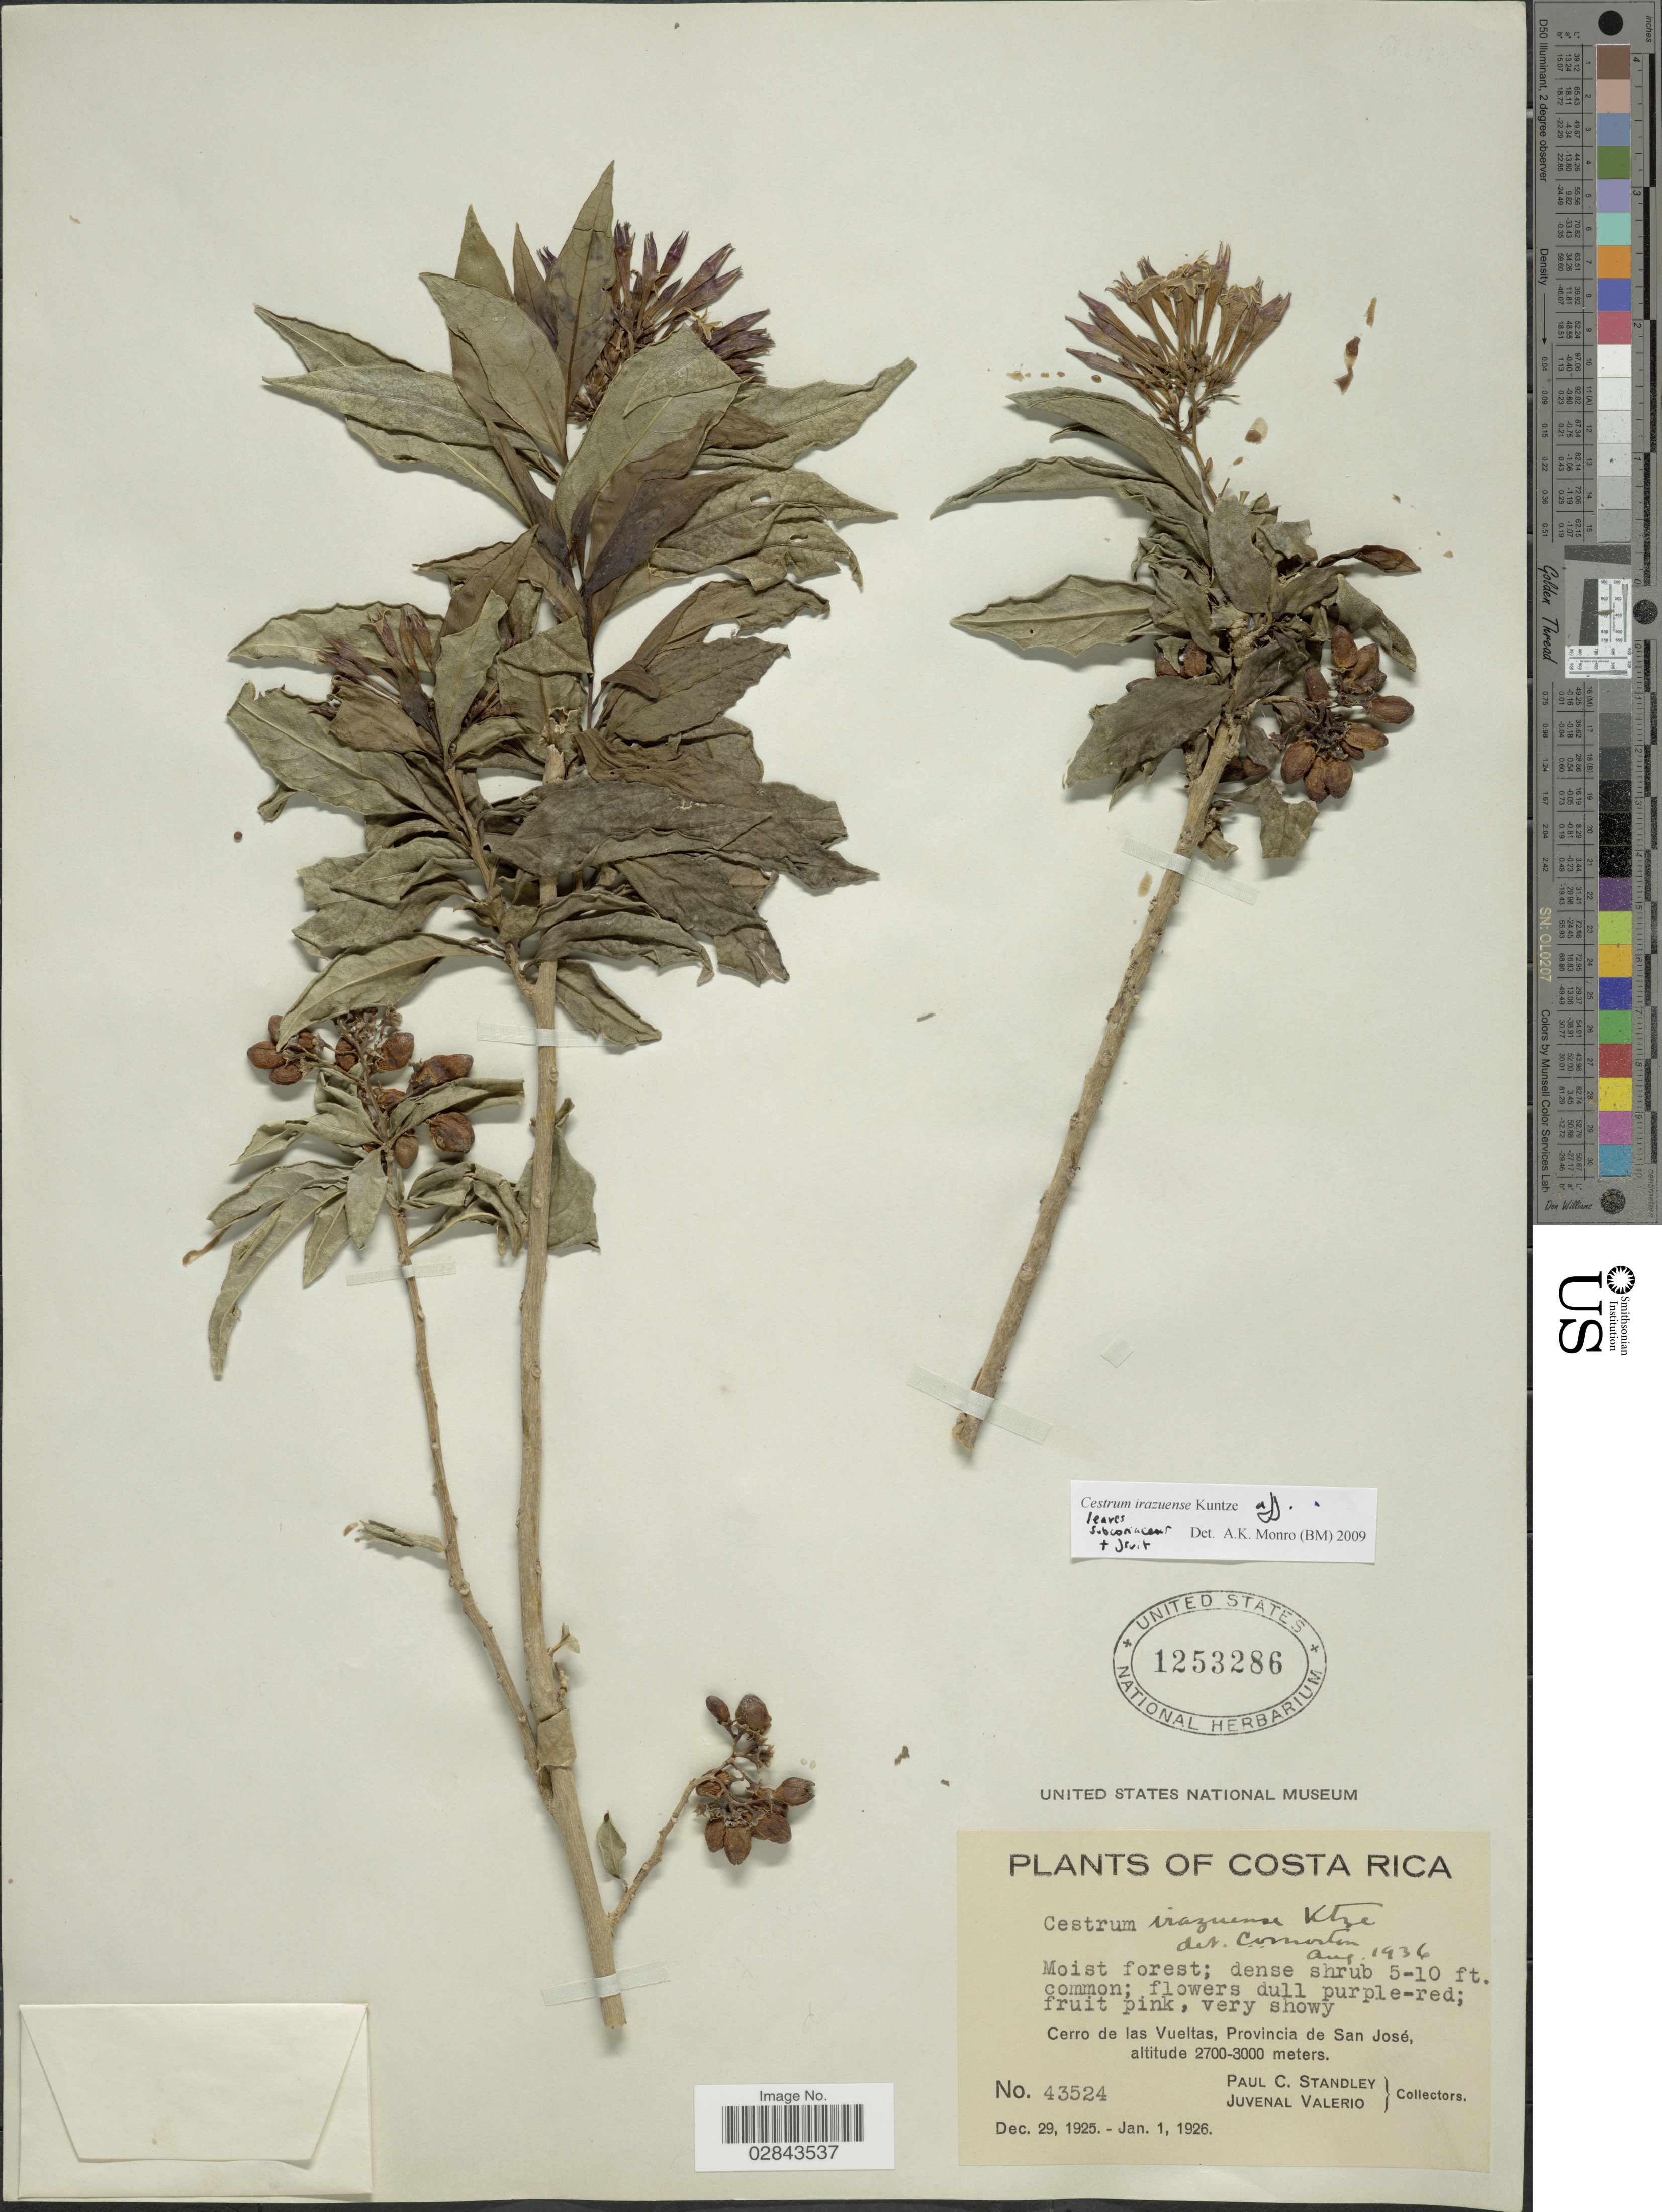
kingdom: Plantae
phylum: Tracheophyta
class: Magnoliopsida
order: Solanales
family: Solanaceae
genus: Cestrum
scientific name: Cestrum irazuense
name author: Kuntze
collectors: P. C. Standley & J. Valerio R.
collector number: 43524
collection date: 1925-12-29/1926-01-01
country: Costa Rica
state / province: San José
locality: Cerro de las Vueltas, Provincia de San José.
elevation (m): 2700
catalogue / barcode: US 1253286